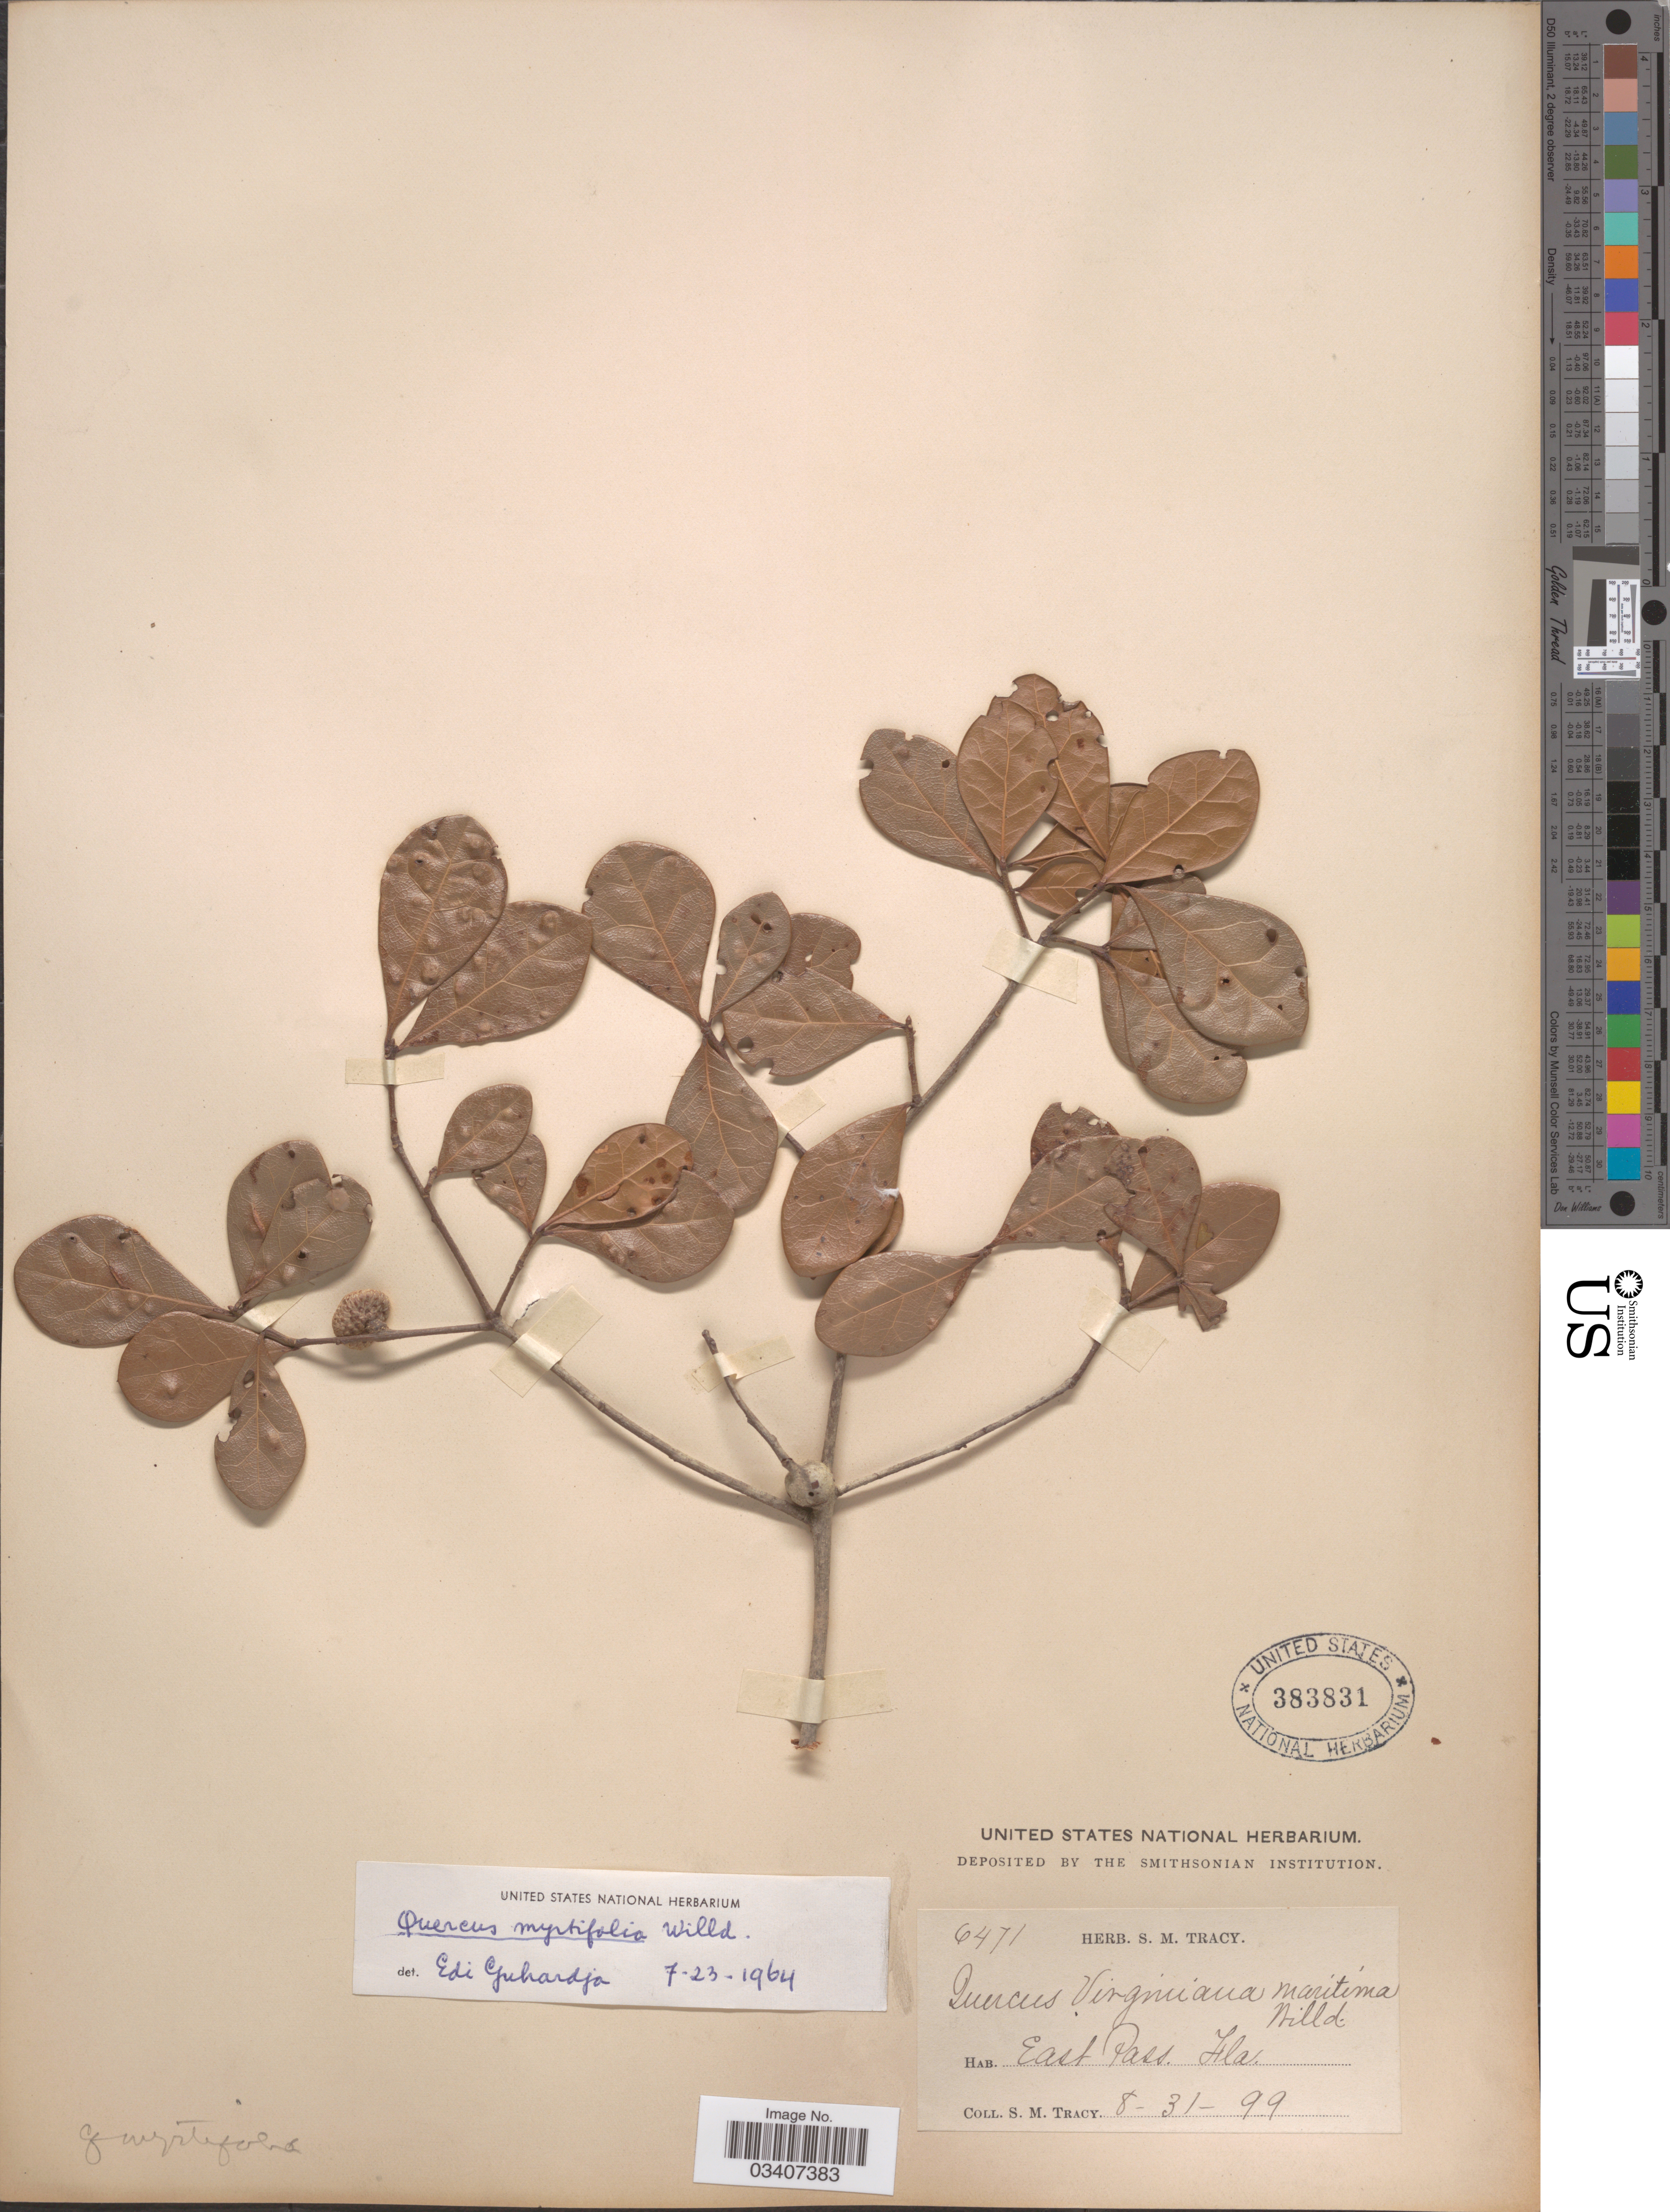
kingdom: Plantae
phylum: Tracheophyta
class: Magnoliopsida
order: Fagales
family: Fagaceae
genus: Quercus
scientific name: Quercus myrtifolia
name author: Willd.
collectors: S. M. Tracy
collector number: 6471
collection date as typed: Transcribed d/m/y: 31/8/99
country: United States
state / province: Florida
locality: East Pass.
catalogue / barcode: US 383831